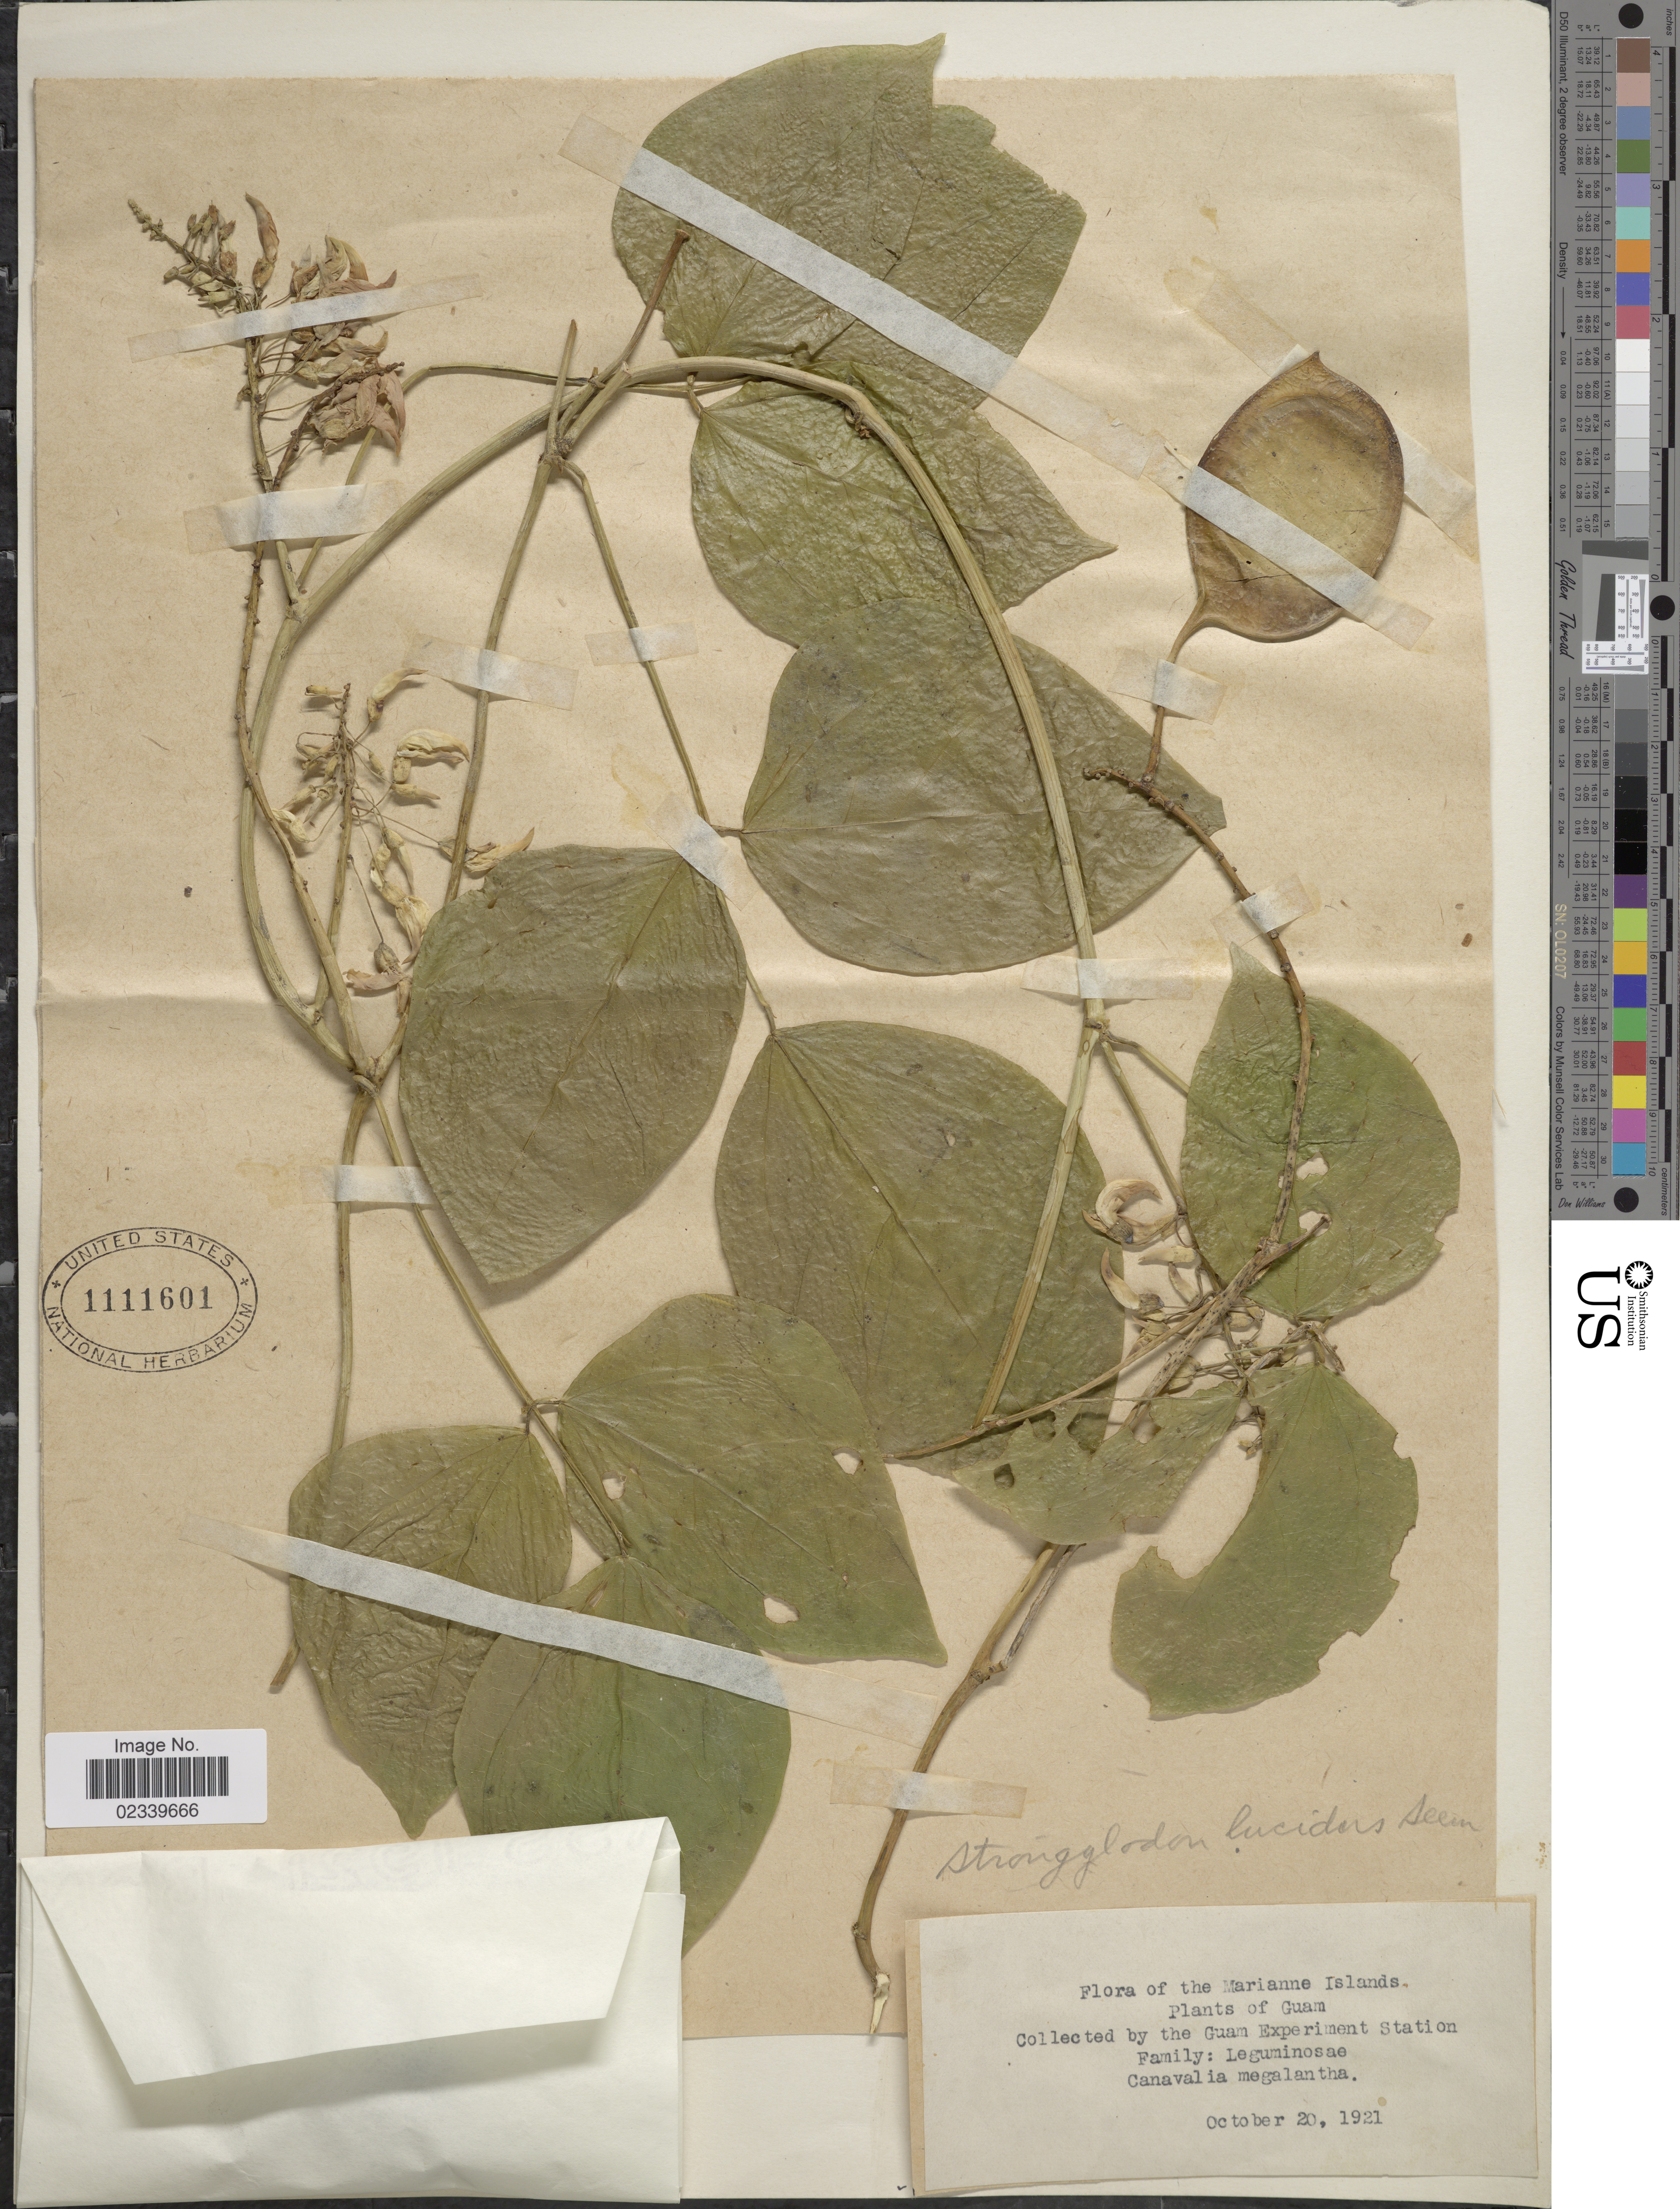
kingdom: Plantae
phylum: Tracheophyta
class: Magnoliopsida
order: Fabales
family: Fabaceae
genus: Strongylodon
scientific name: Strongylodon lucidus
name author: (G. Forst.) Seem.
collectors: Guam Exp. Sta.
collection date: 1921-10-20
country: Guam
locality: Marianne Islands, Guam.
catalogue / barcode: US 1111601